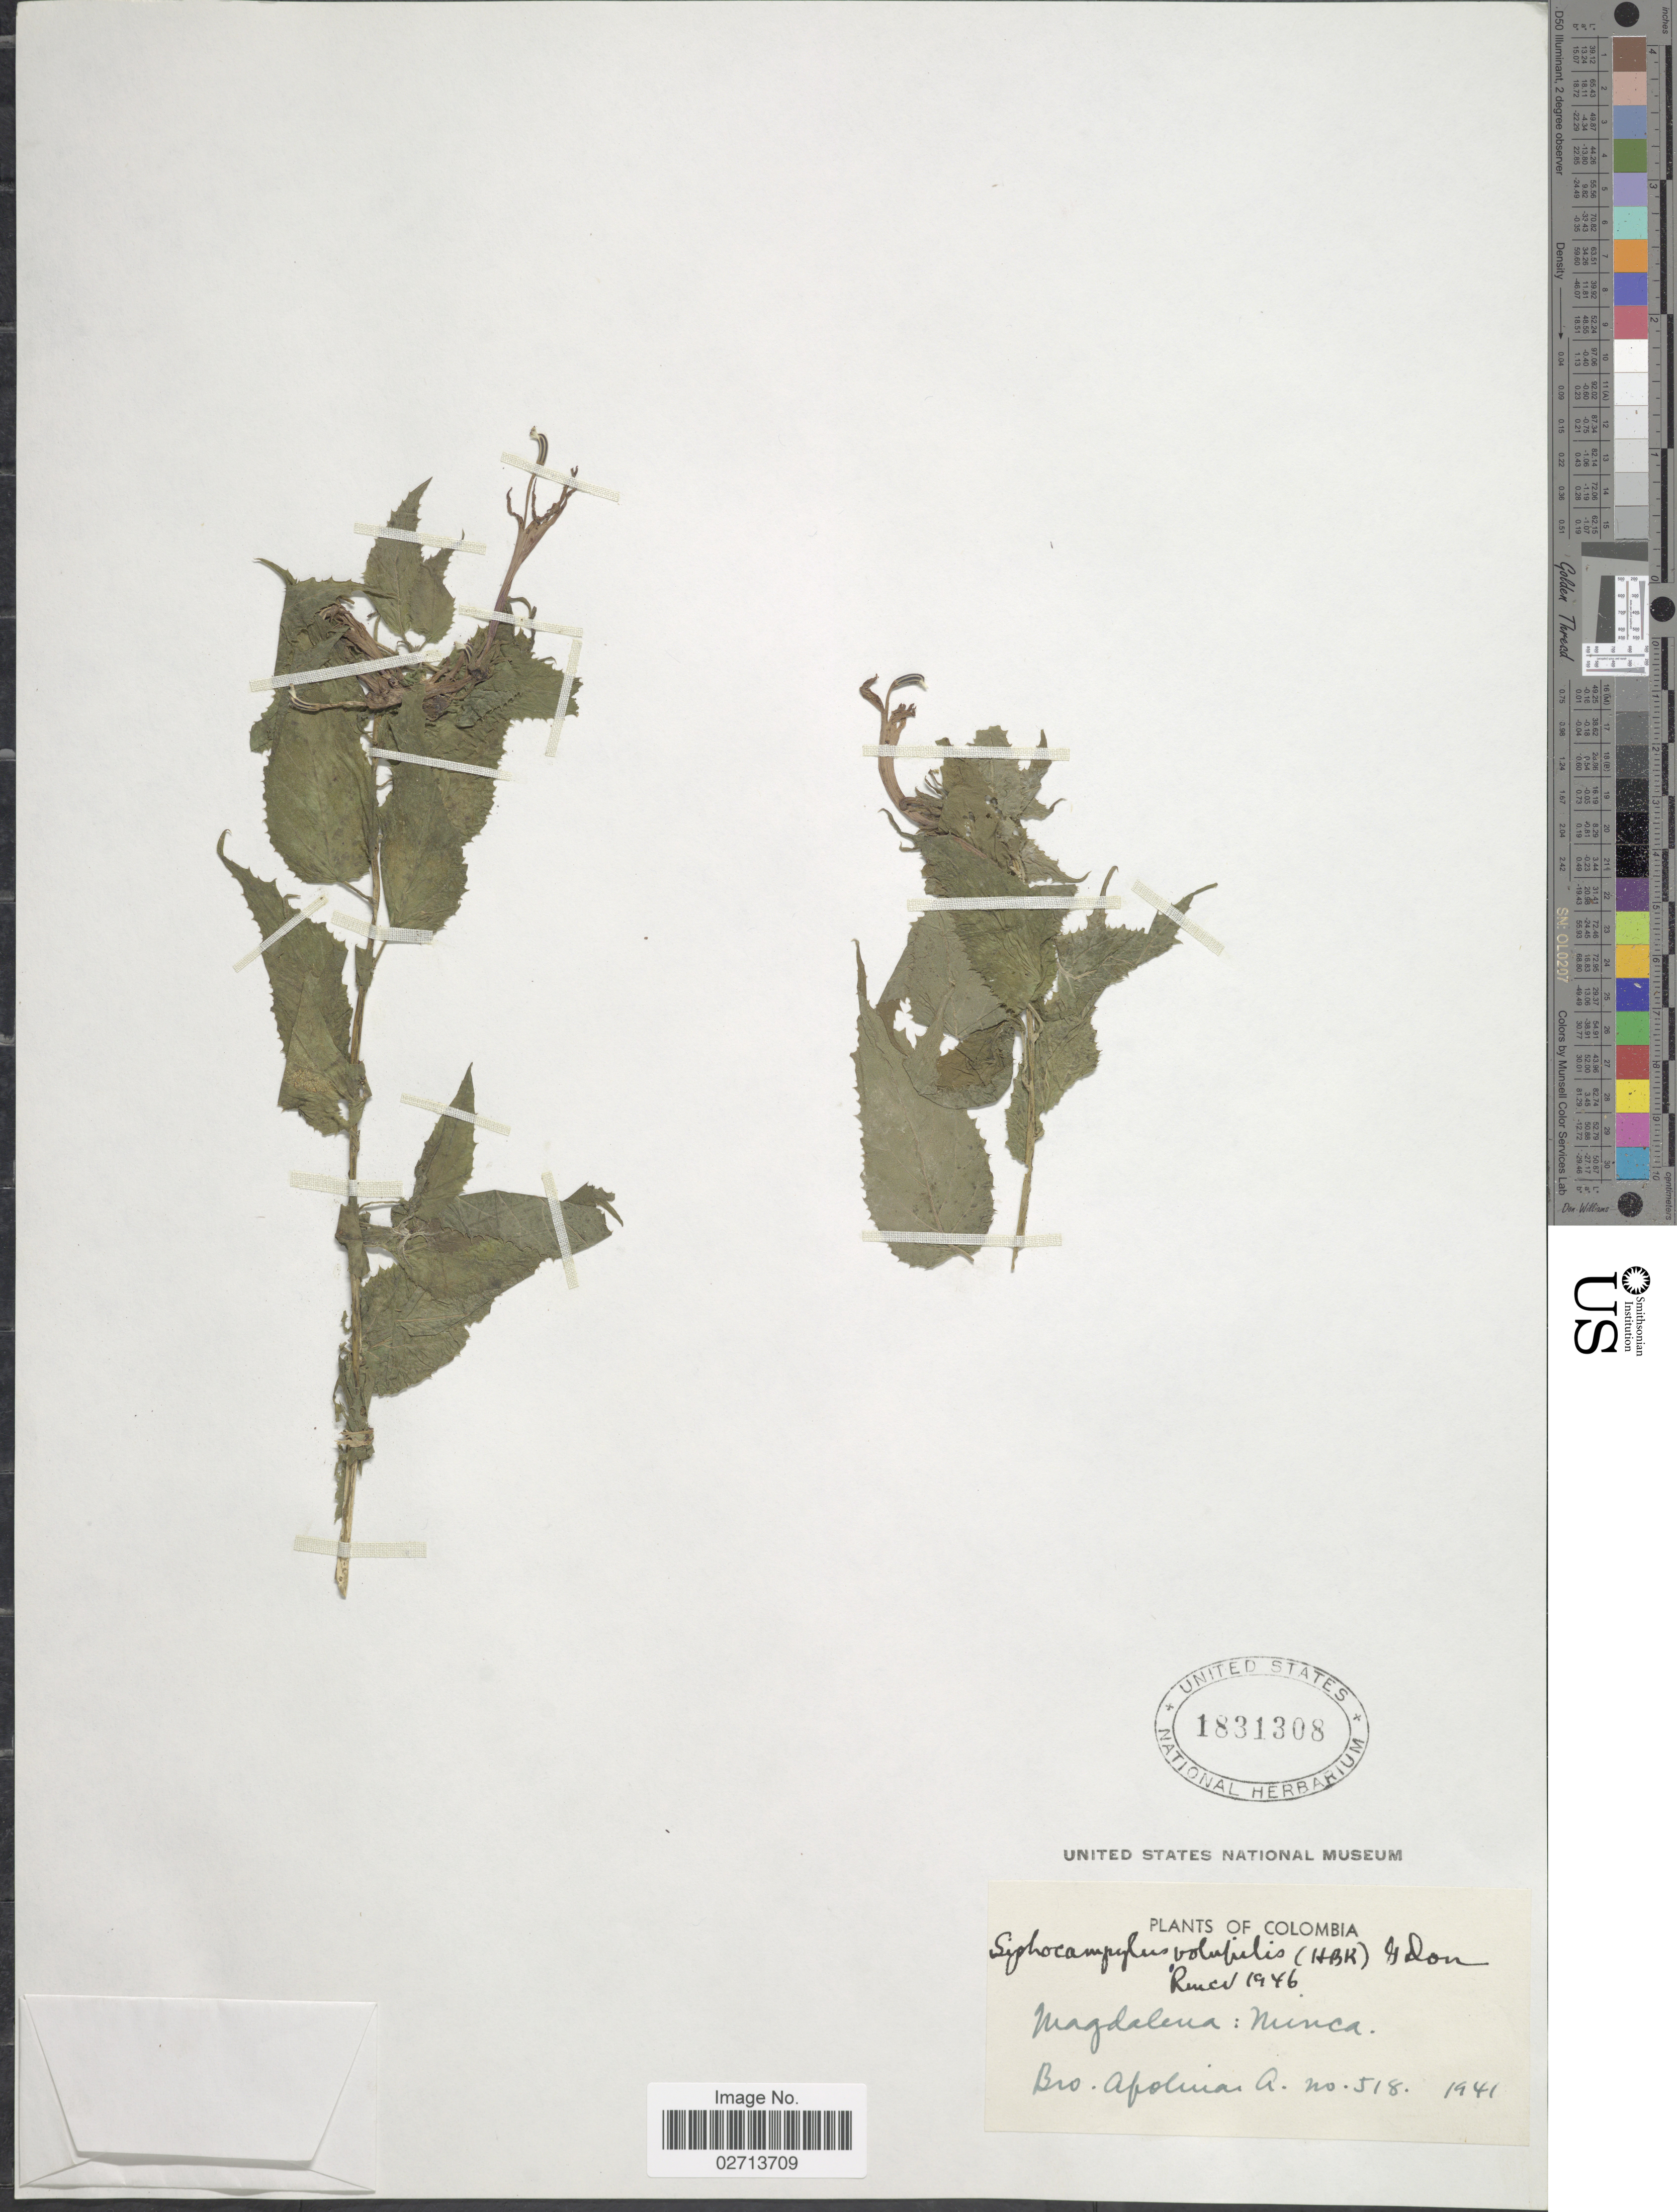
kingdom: Plantae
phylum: Tracheophyta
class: Magnoliopsida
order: Asterales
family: Campanulaceae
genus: Siphocampylus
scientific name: Siphocampylus cordatus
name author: (Willd. ex Schult.) E. Wimm.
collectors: Bro. Apolinar A.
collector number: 518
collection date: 1941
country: Colombia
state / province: Magdalena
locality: Nunca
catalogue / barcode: US 1831308